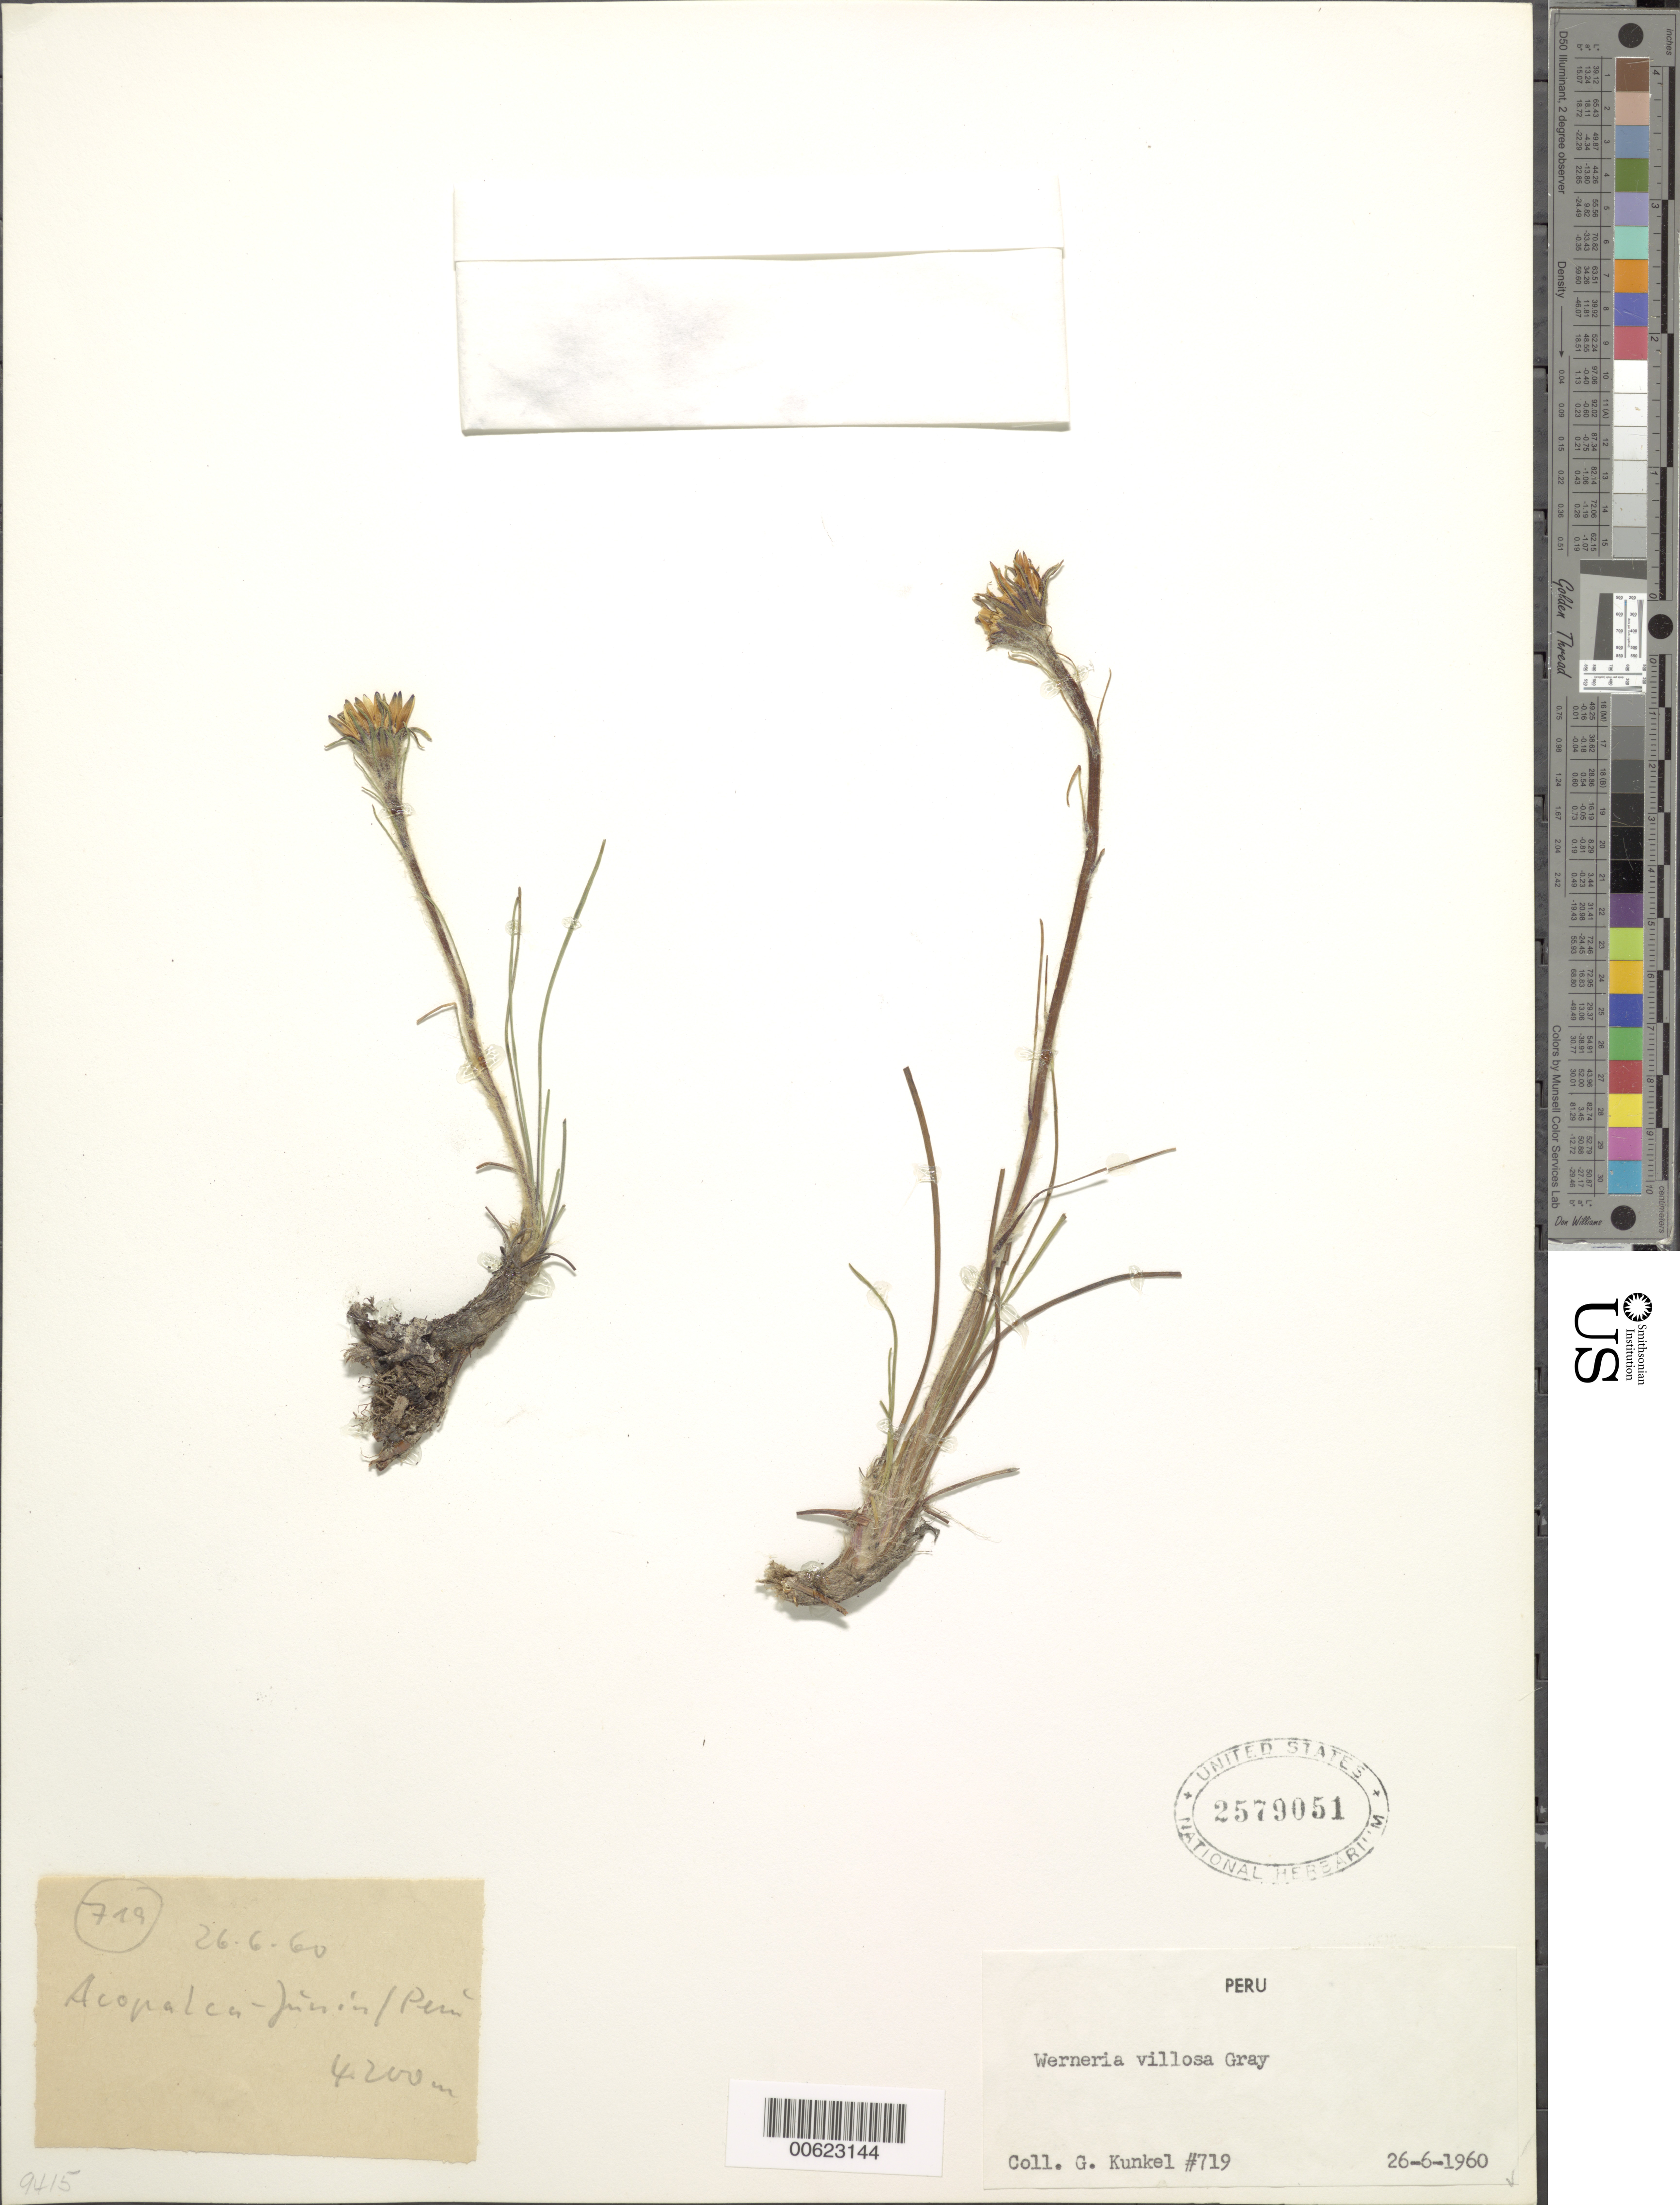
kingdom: Plantae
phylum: Tracheophyta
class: Magnoliopsida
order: Asterales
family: Asteraceae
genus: Werneria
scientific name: Werneria villosa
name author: A. Gray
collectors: G. Kunkel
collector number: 719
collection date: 1960-06-26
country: Peru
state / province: Junín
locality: Acopalca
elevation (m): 4200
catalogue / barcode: US 2579051